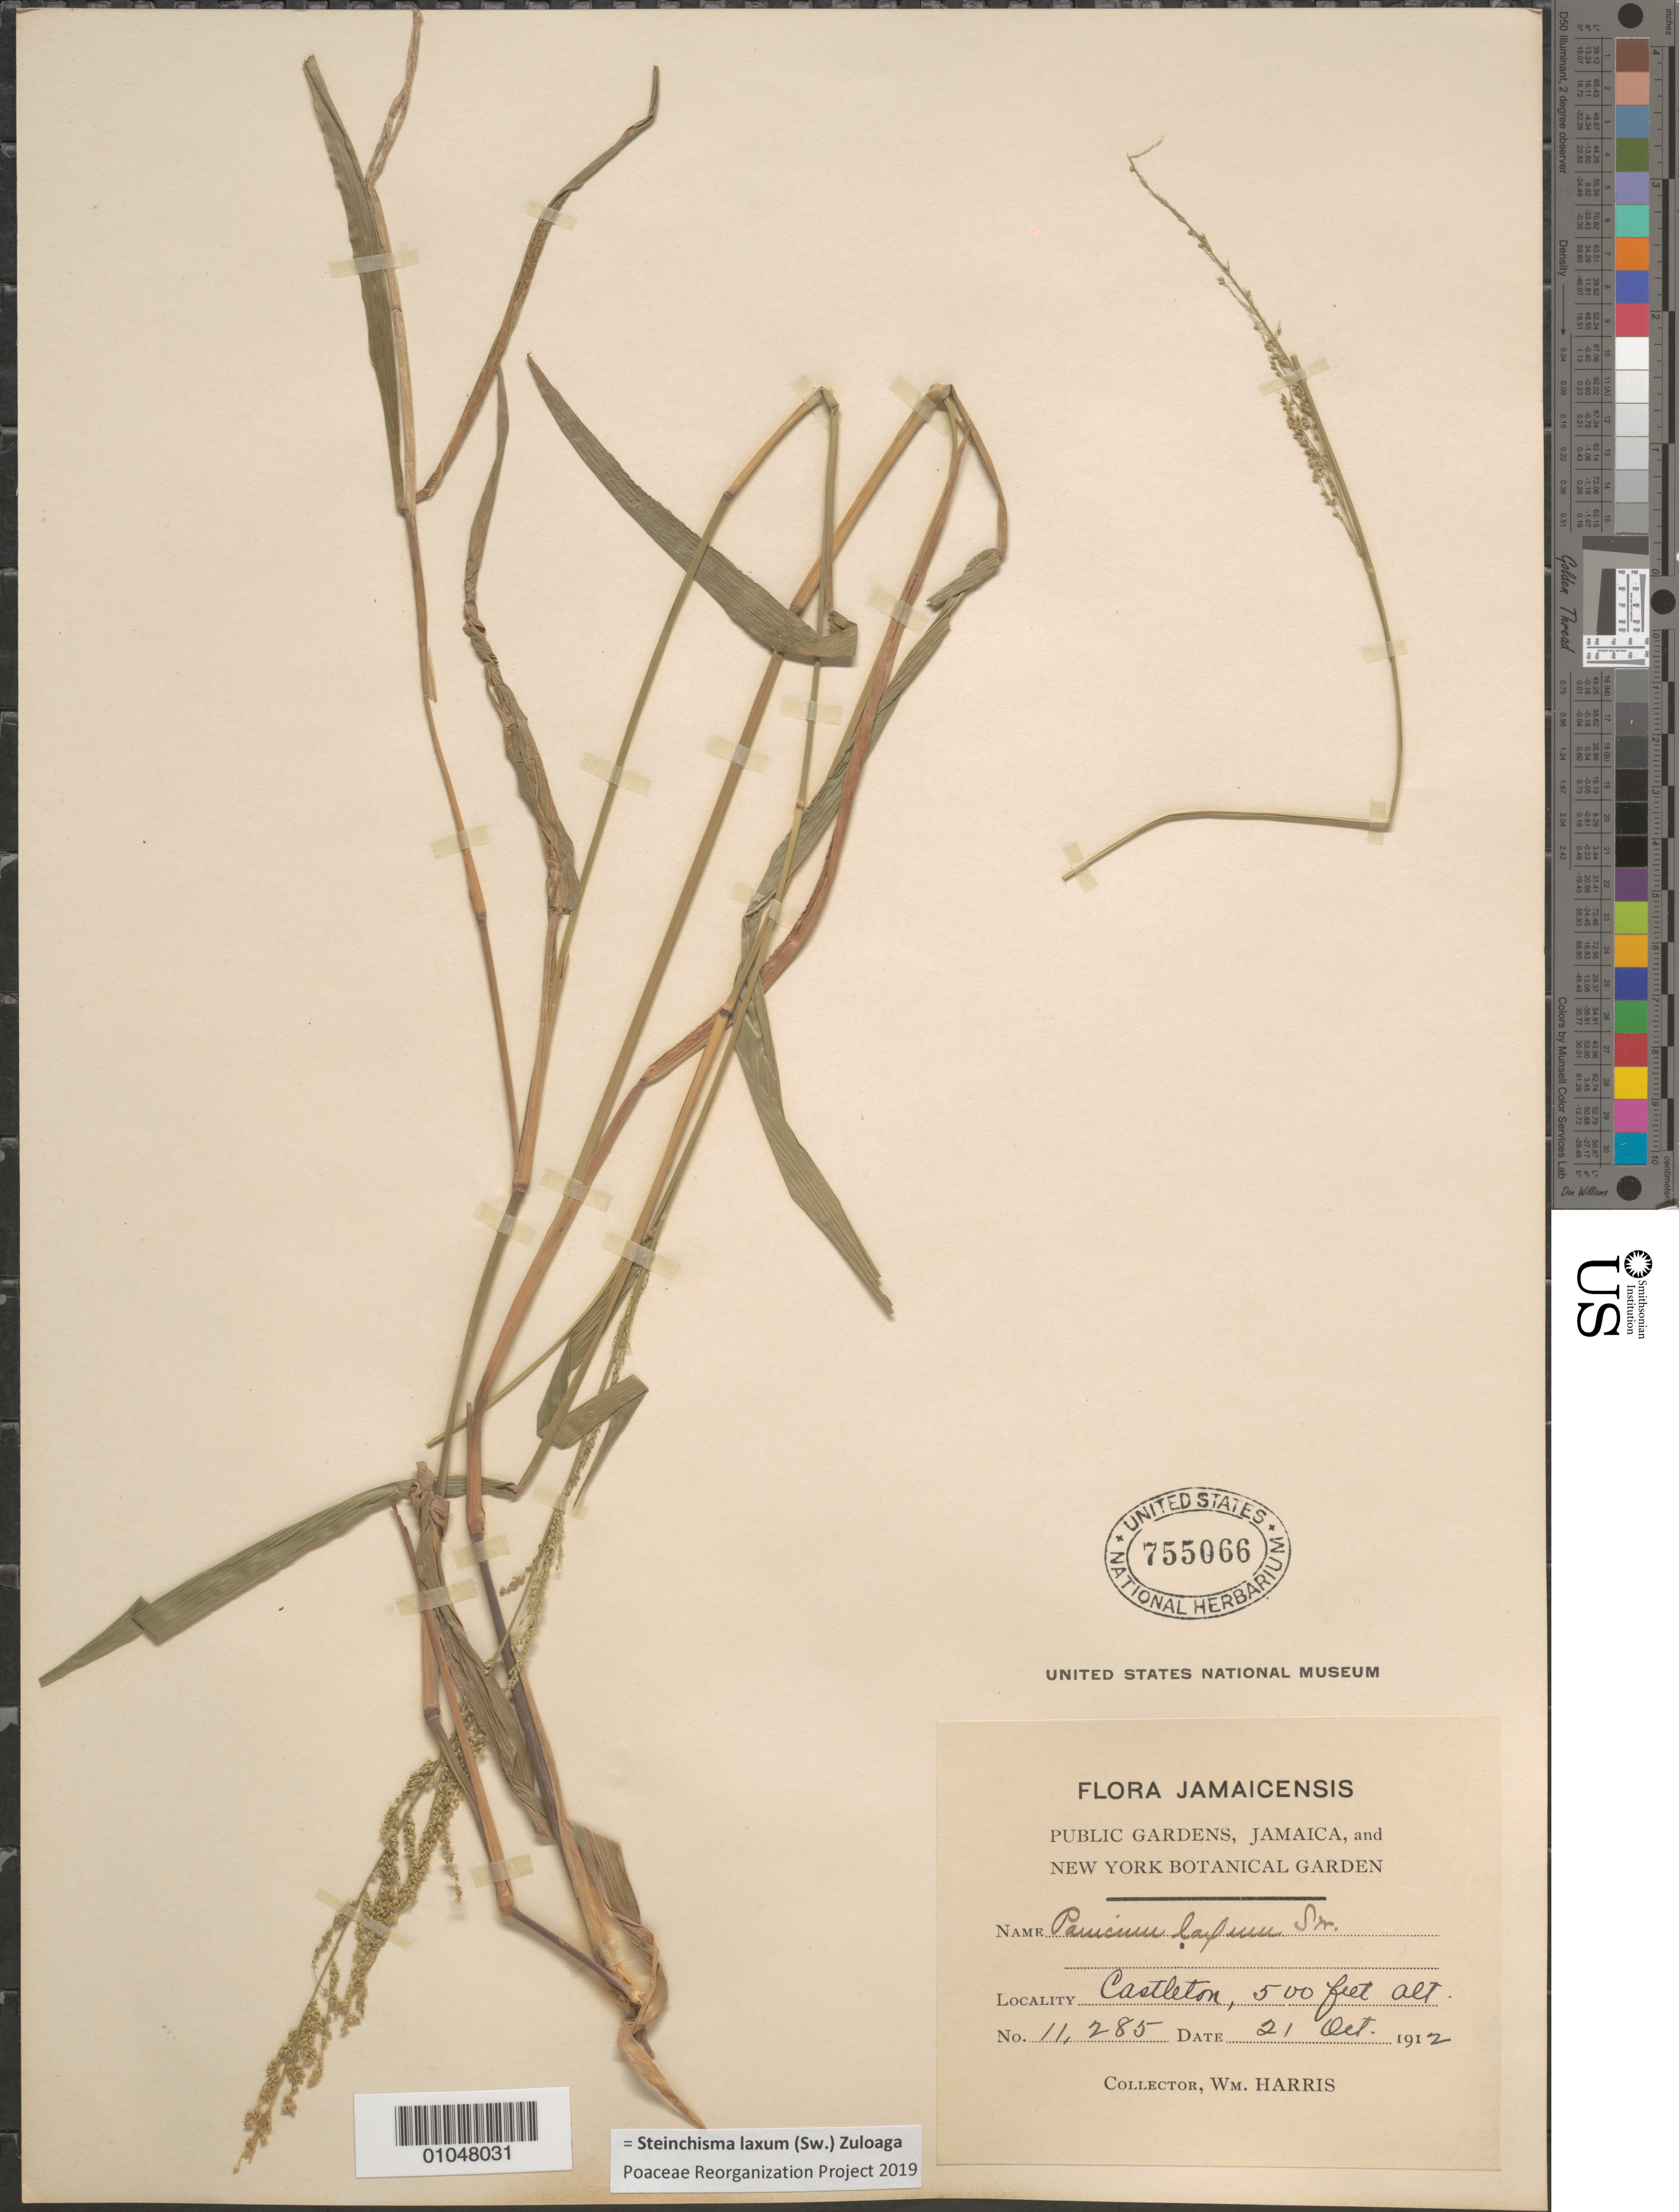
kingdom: Plantae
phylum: Tracheophyta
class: Liliopsida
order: Poales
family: Poaceae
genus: Panicum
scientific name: Panicum laxum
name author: Sw.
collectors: W. Harris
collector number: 11285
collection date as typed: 21 Oct 1912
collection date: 1912-10-21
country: Jamaica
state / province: Saint Andrew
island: Jamaica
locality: Castleton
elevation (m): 152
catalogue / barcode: US 755066